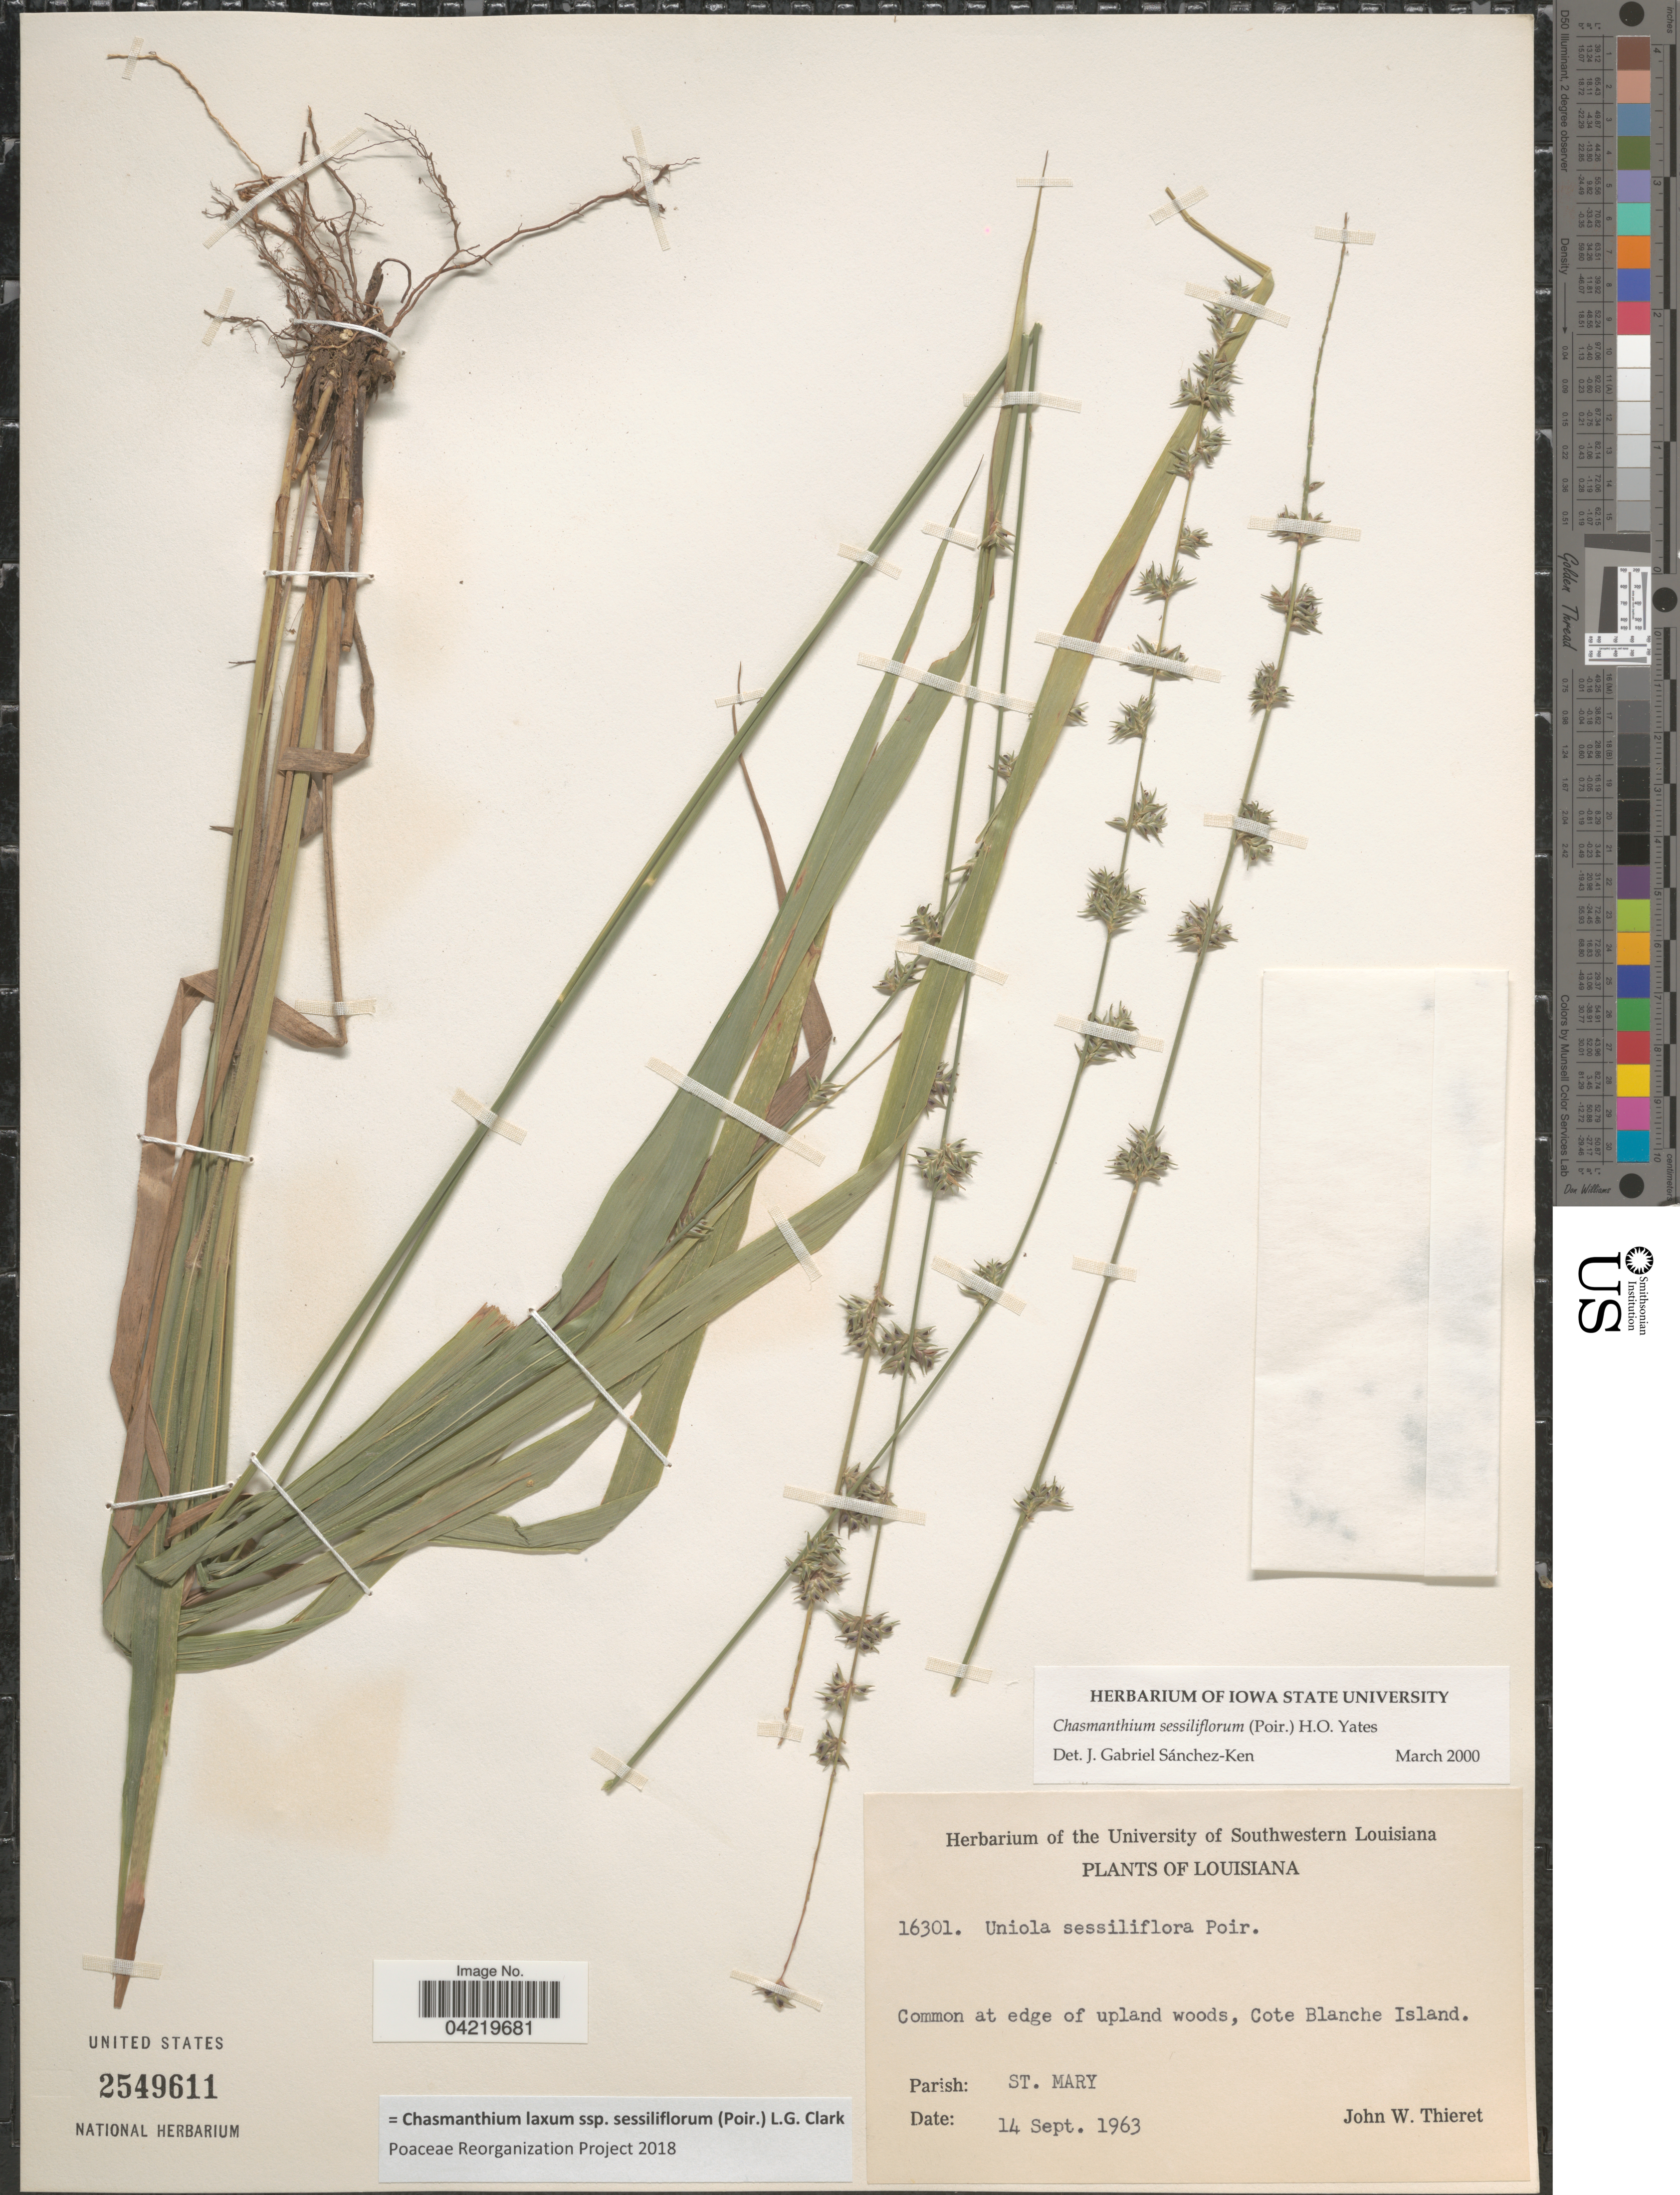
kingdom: Plantae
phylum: Tracheophyta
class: Liliopsida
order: Poales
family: Poaceae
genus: Chasmanthium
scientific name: Chasmanthium laxum subsp. sessiliflorum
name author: (L.) H.O. Yates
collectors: J. W. Thieret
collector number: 16301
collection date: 1963-09-14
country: United States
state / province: Louisiana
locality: Common at edge of upland woods, Cote Blanche Island. Parish: St. Mary.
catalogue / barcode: US 2549611